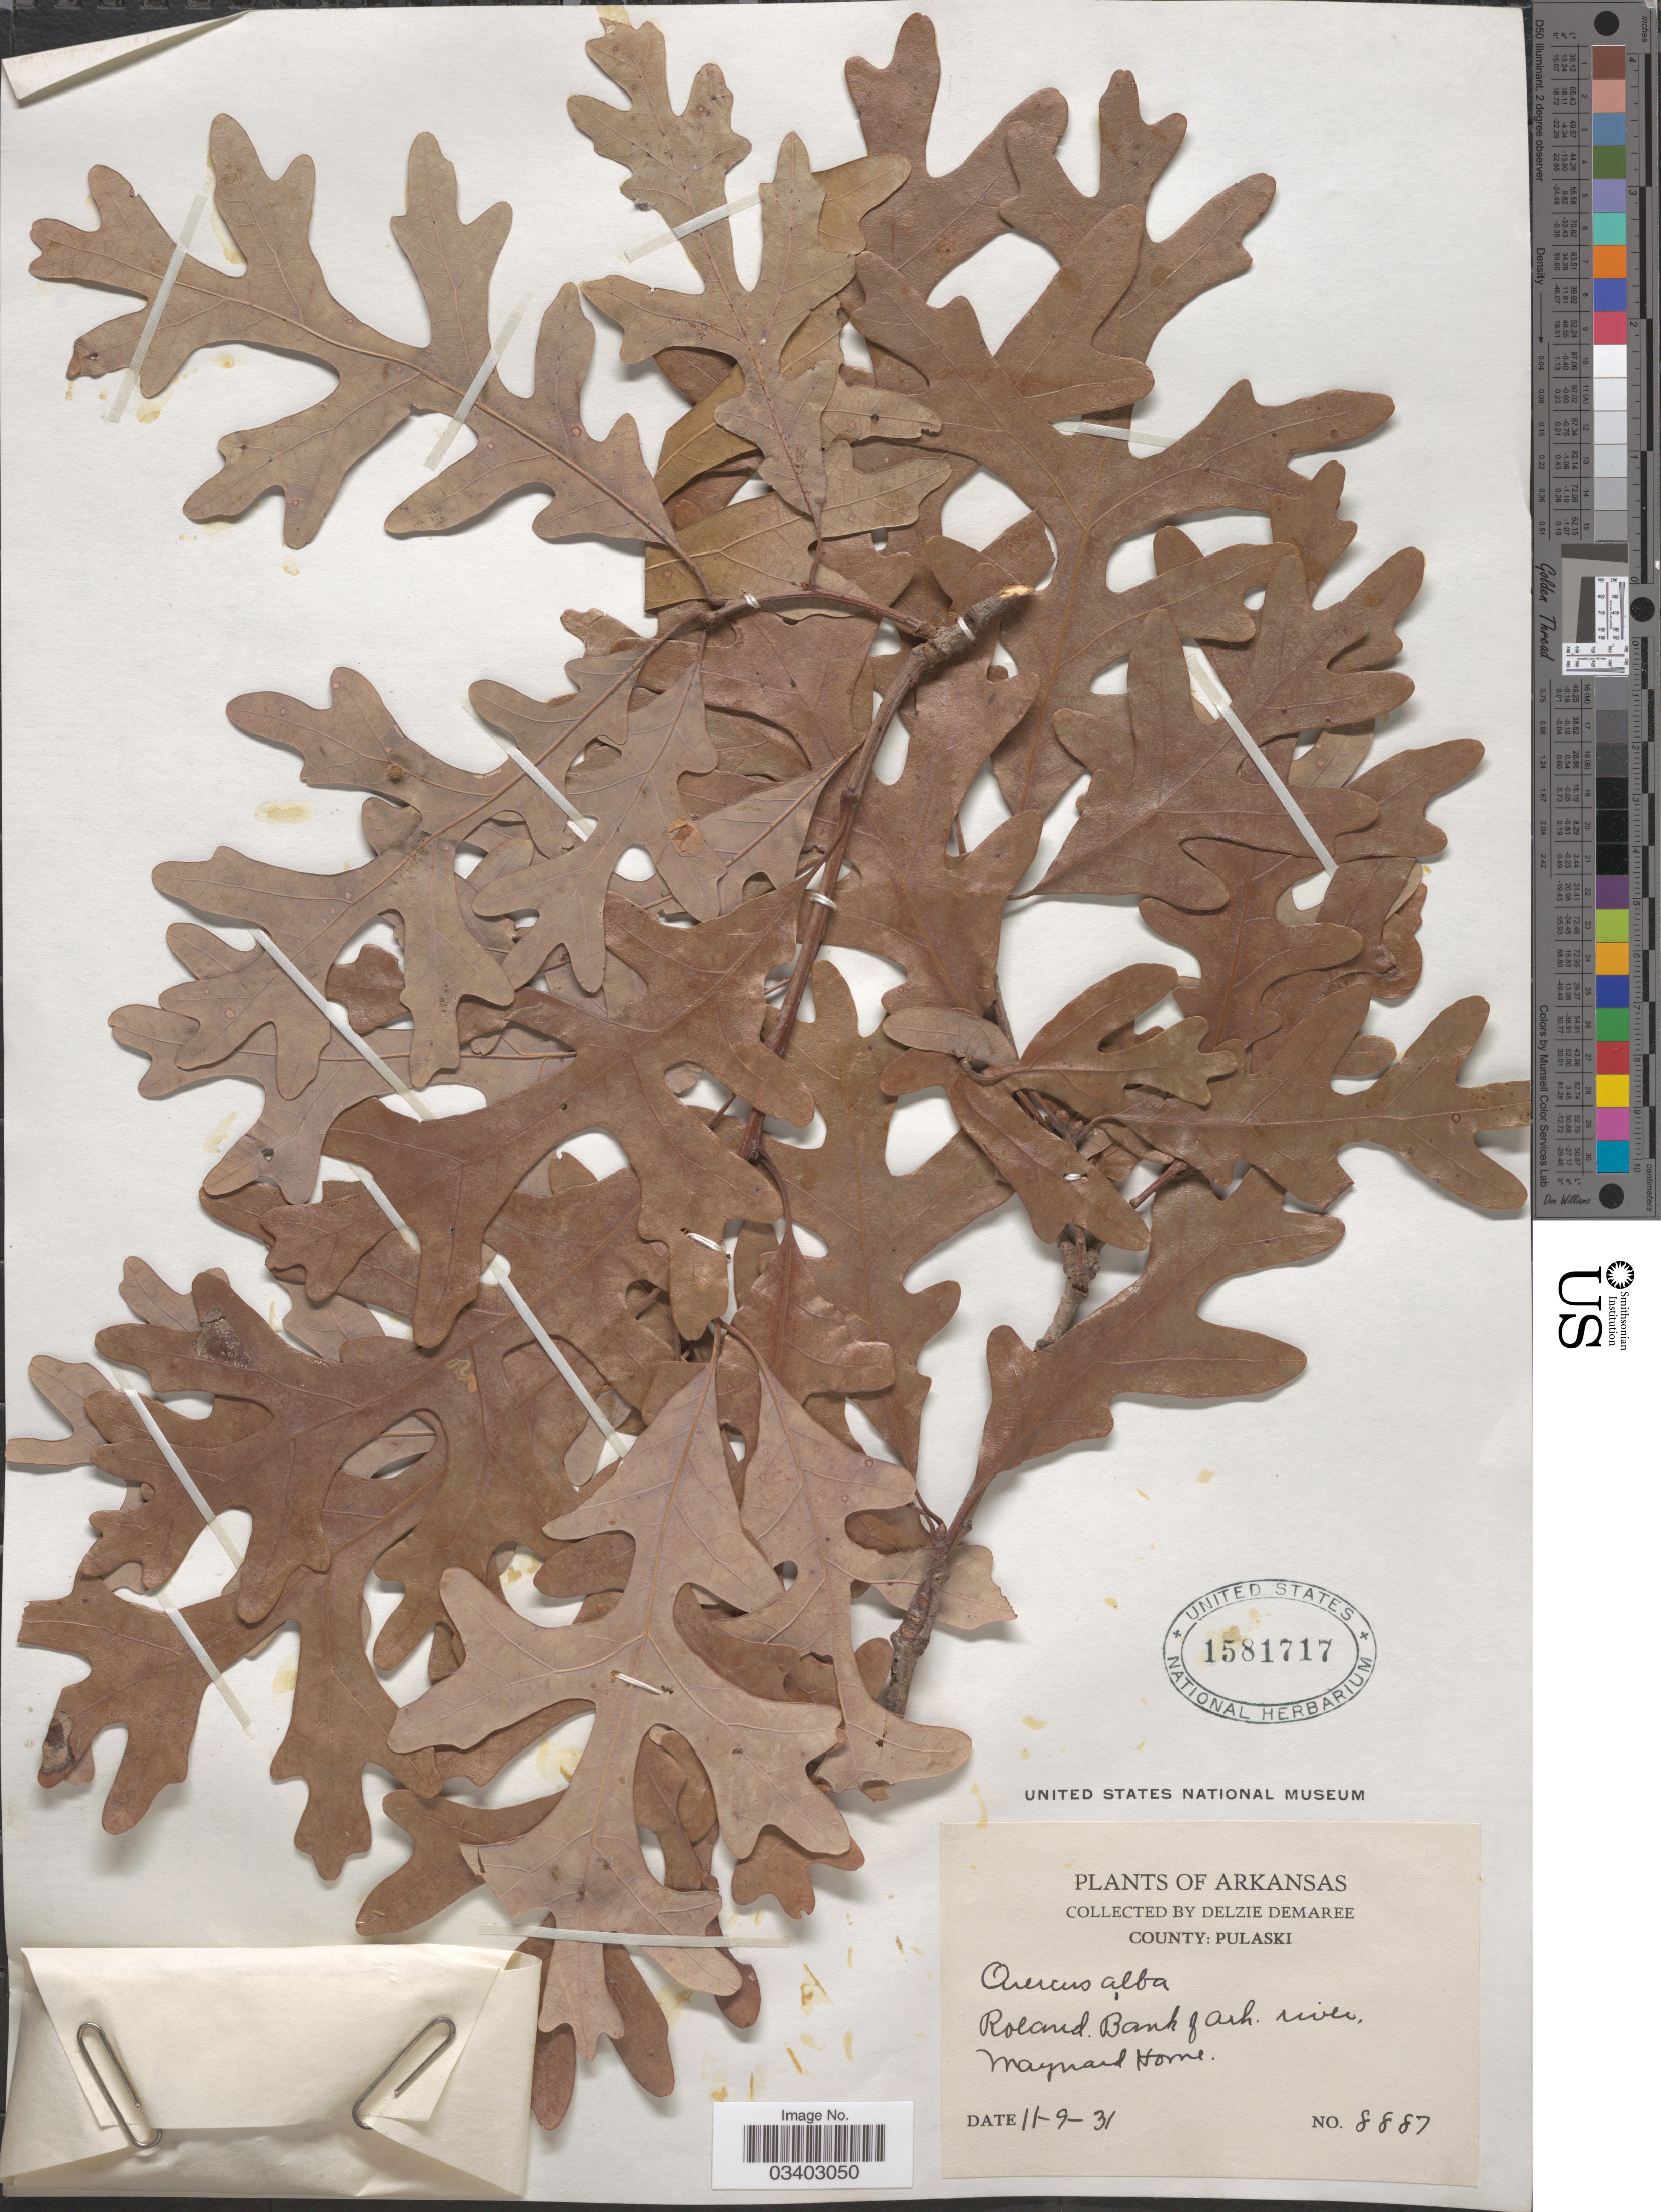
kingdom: Plantae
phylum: Tracheophyta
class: Magnoliopsida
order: Fagales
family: Fagaceae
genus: Quercus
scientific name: Quercus alba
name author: L.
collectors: D. Demaree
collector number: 8887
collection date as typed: Transcribed d/m/y: 9/11/31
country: United States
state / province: Arkansas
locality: County: Pulaski. Roland. Bank of Ark. river, Maynard Home.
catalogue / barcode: US 1581717